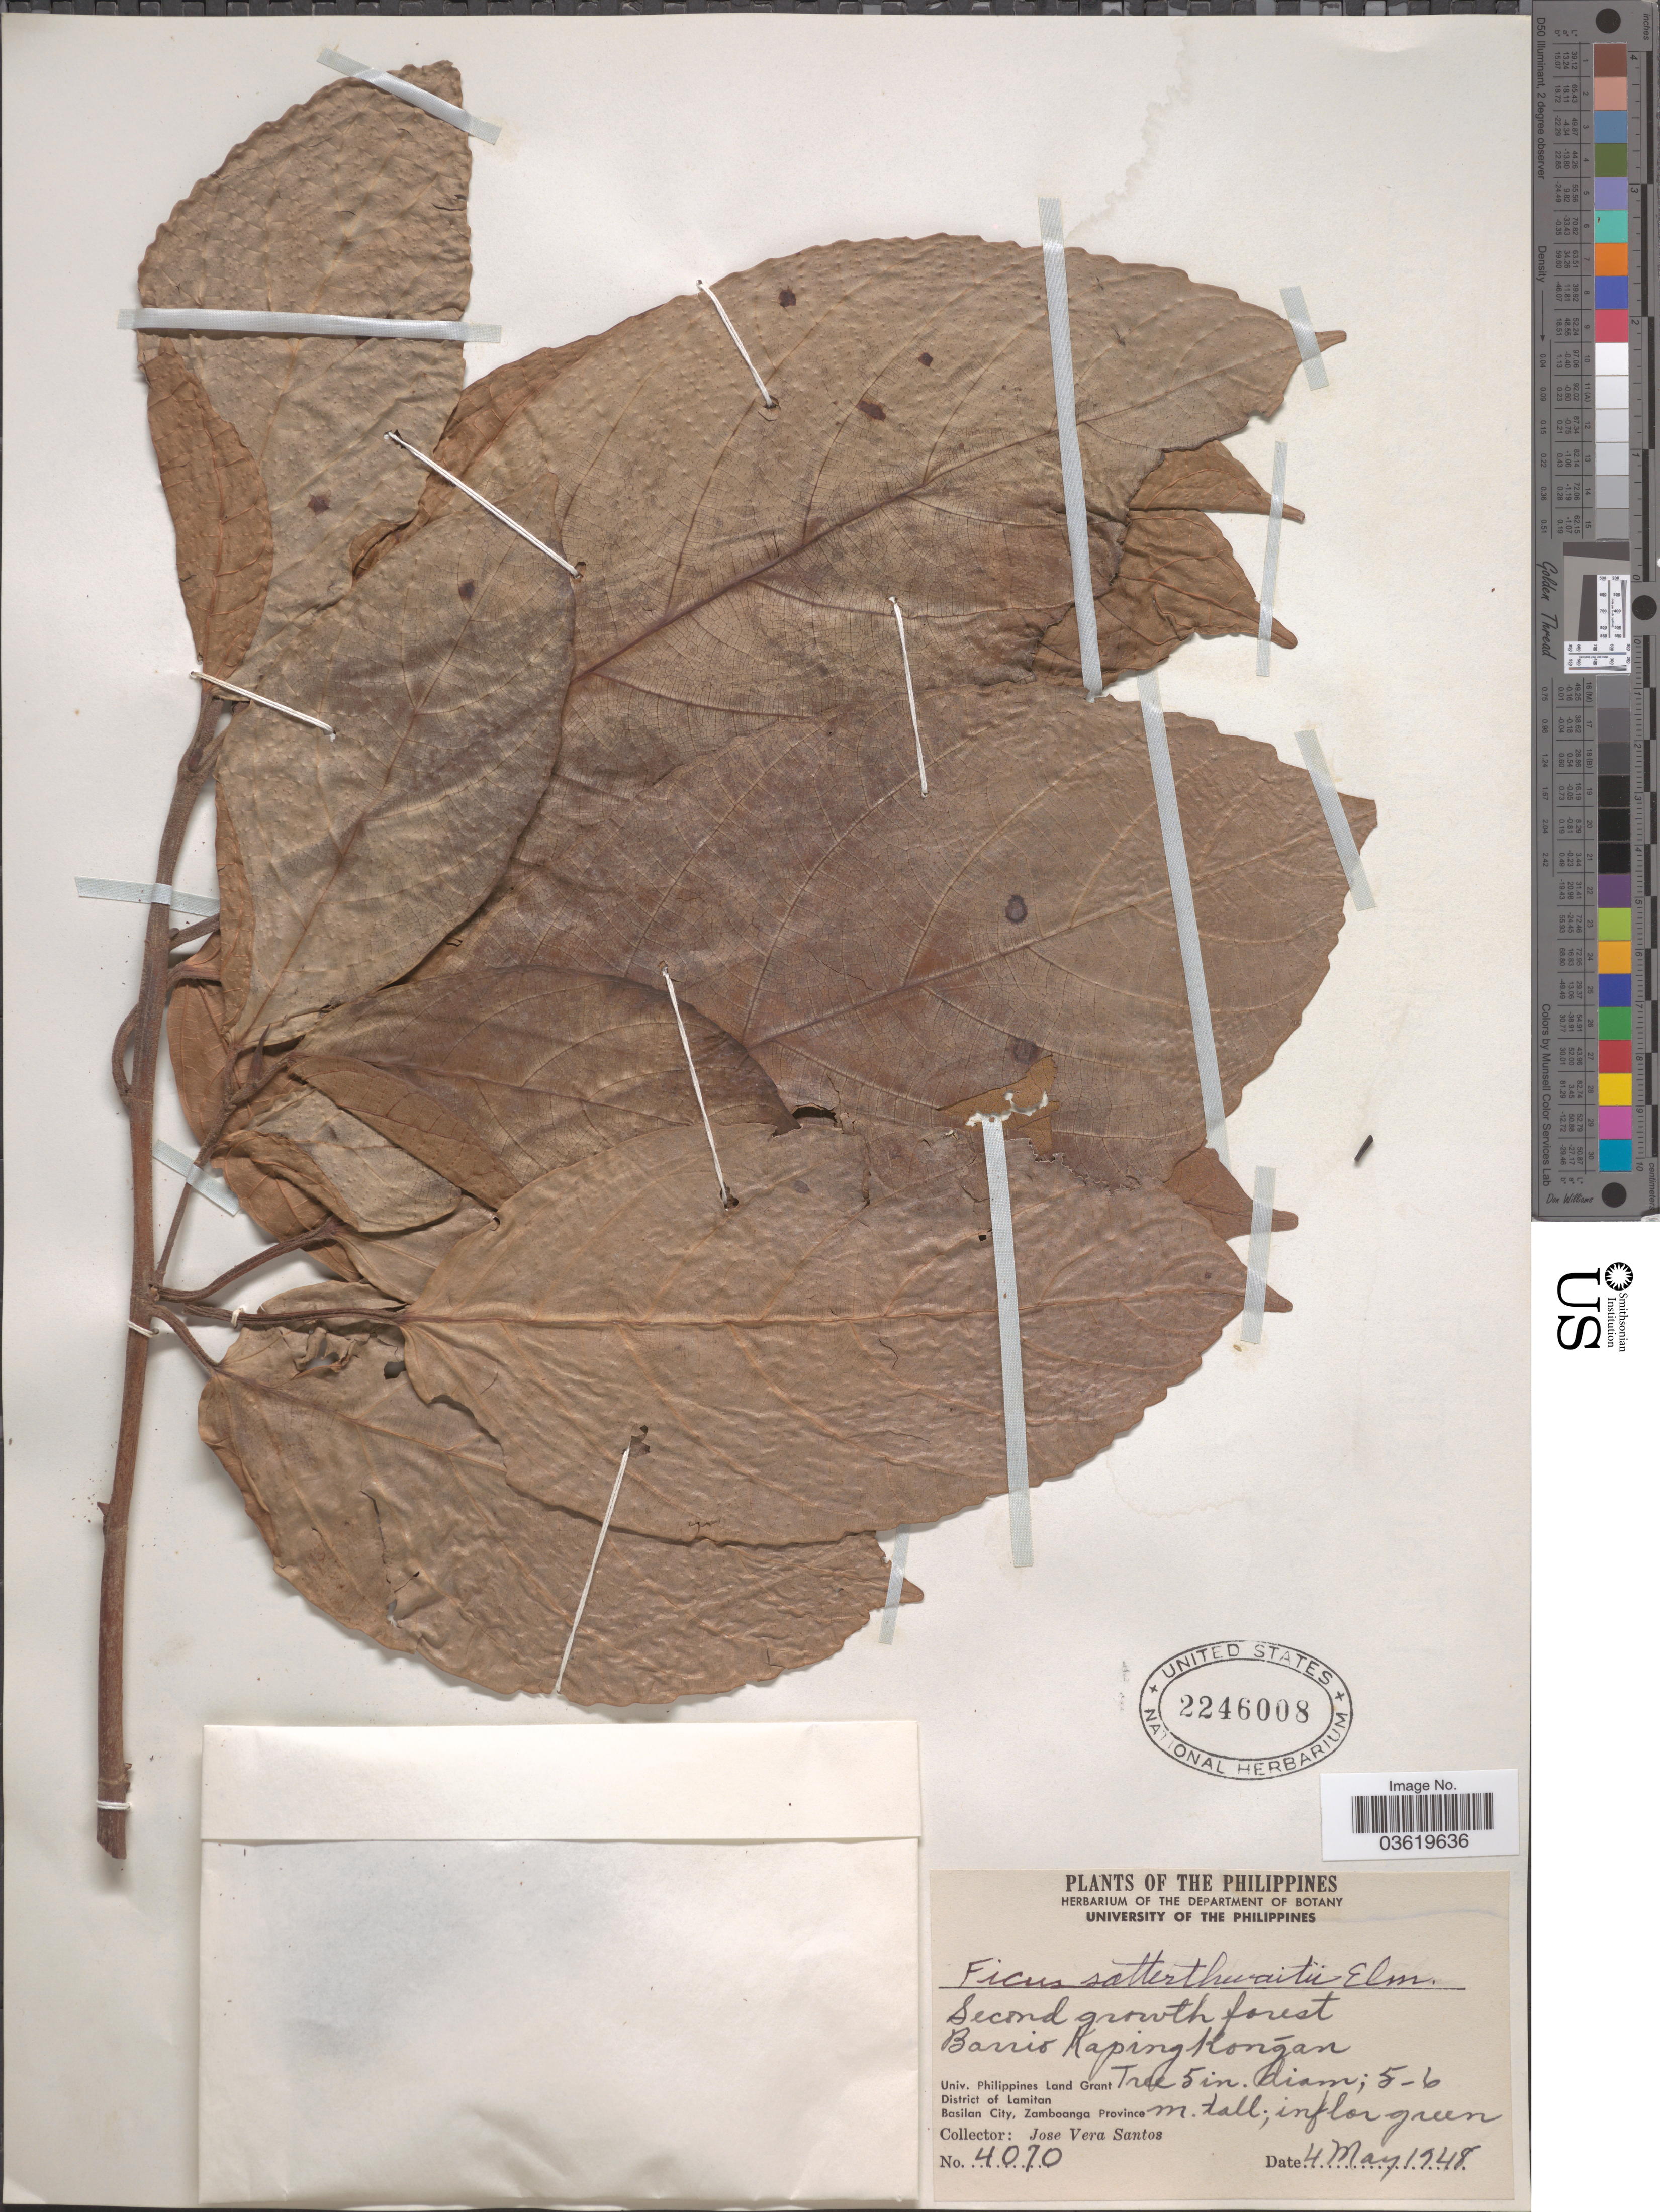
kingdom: Plantae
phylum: Tracheophyta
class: Magnoliopsida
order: Rosales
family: Moraceae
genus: Ficus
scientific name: Ficus satterthwaitei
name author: Elmer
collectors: J. V. Santos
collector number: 4070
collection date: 1948-05-04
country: Philippines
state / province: Muslim Mindanao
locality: Barrio Kaping Kongan. Univ. Philippines Land Grant. District of Lamitan. Basilan City, Zamboanga Province.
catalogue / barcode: US 2246008